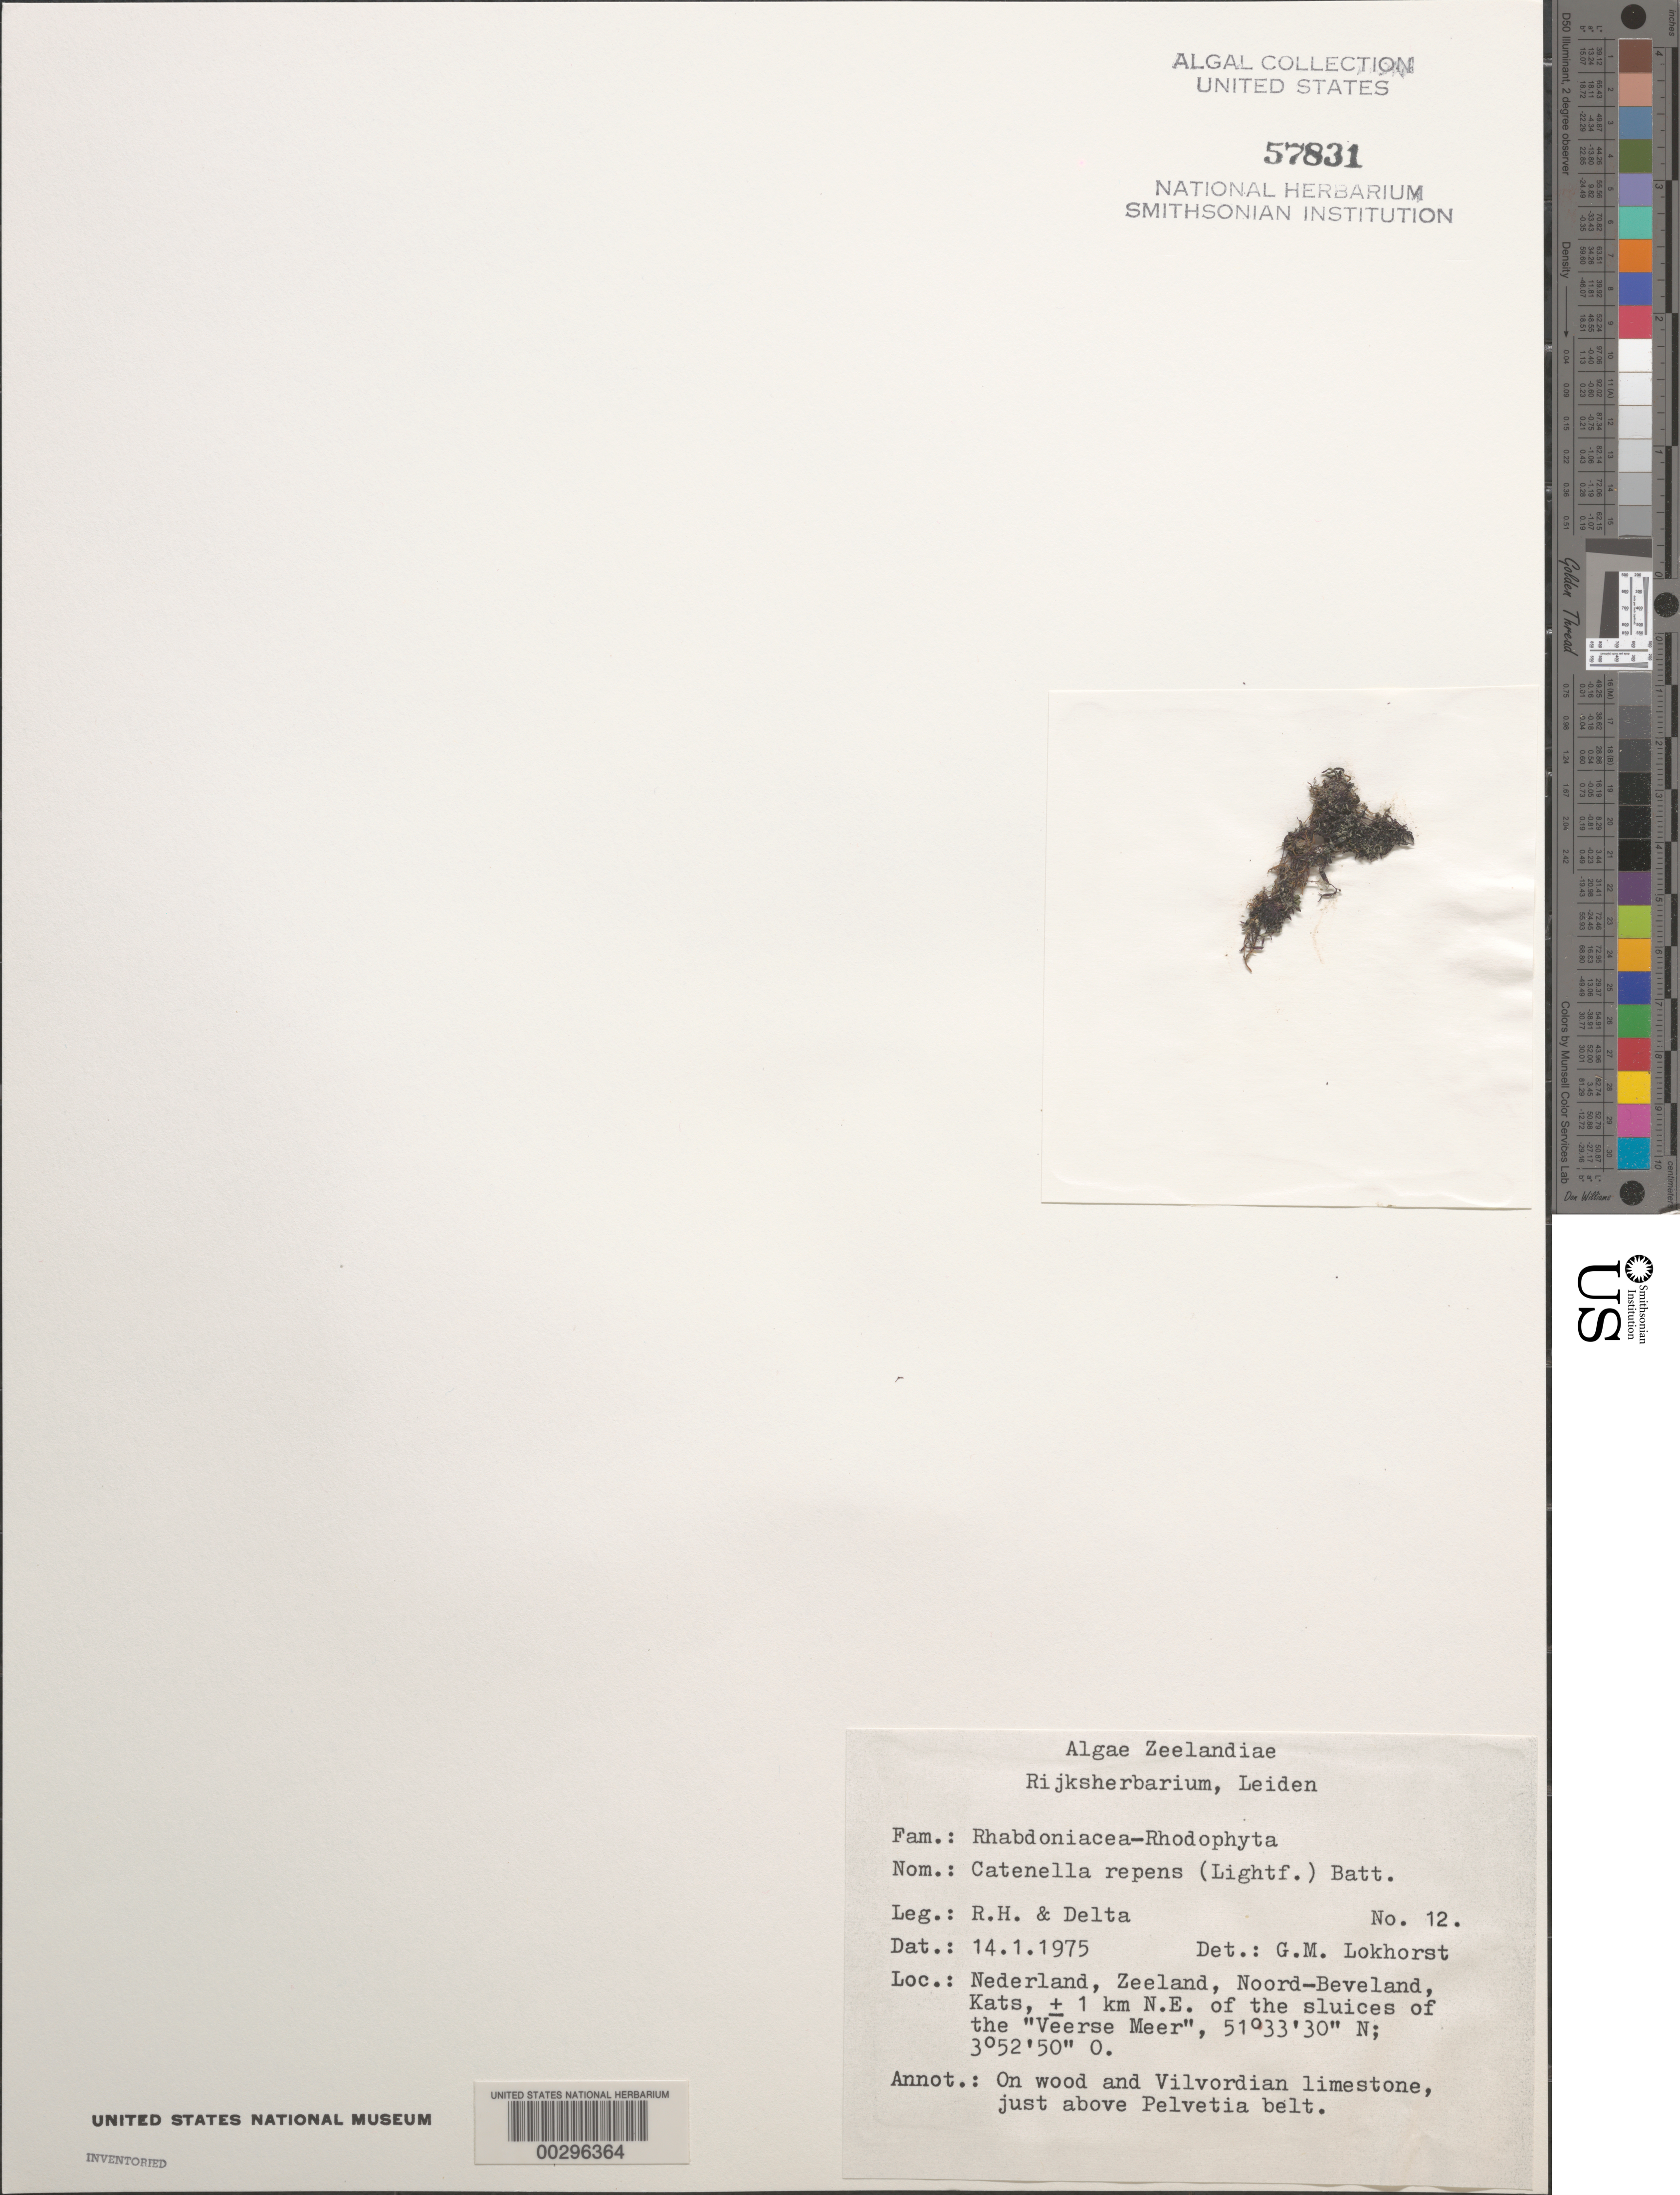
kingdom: Plantae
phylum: Rhodophyta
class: Florideophyceae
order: Gigartinales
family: Caulacanthaceae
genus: Catenella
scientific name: Catenella caespitosa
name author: (With.) L.M. Irvine in Parke & P.S. Dixon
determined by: Algae name updating Project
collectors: R.H. & Delta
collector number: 12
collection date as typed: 14 Jan 1975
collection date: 1975-01-14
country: Netherlands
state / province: Zeeland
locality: Kats, noord-beveland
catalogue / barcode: US 57831